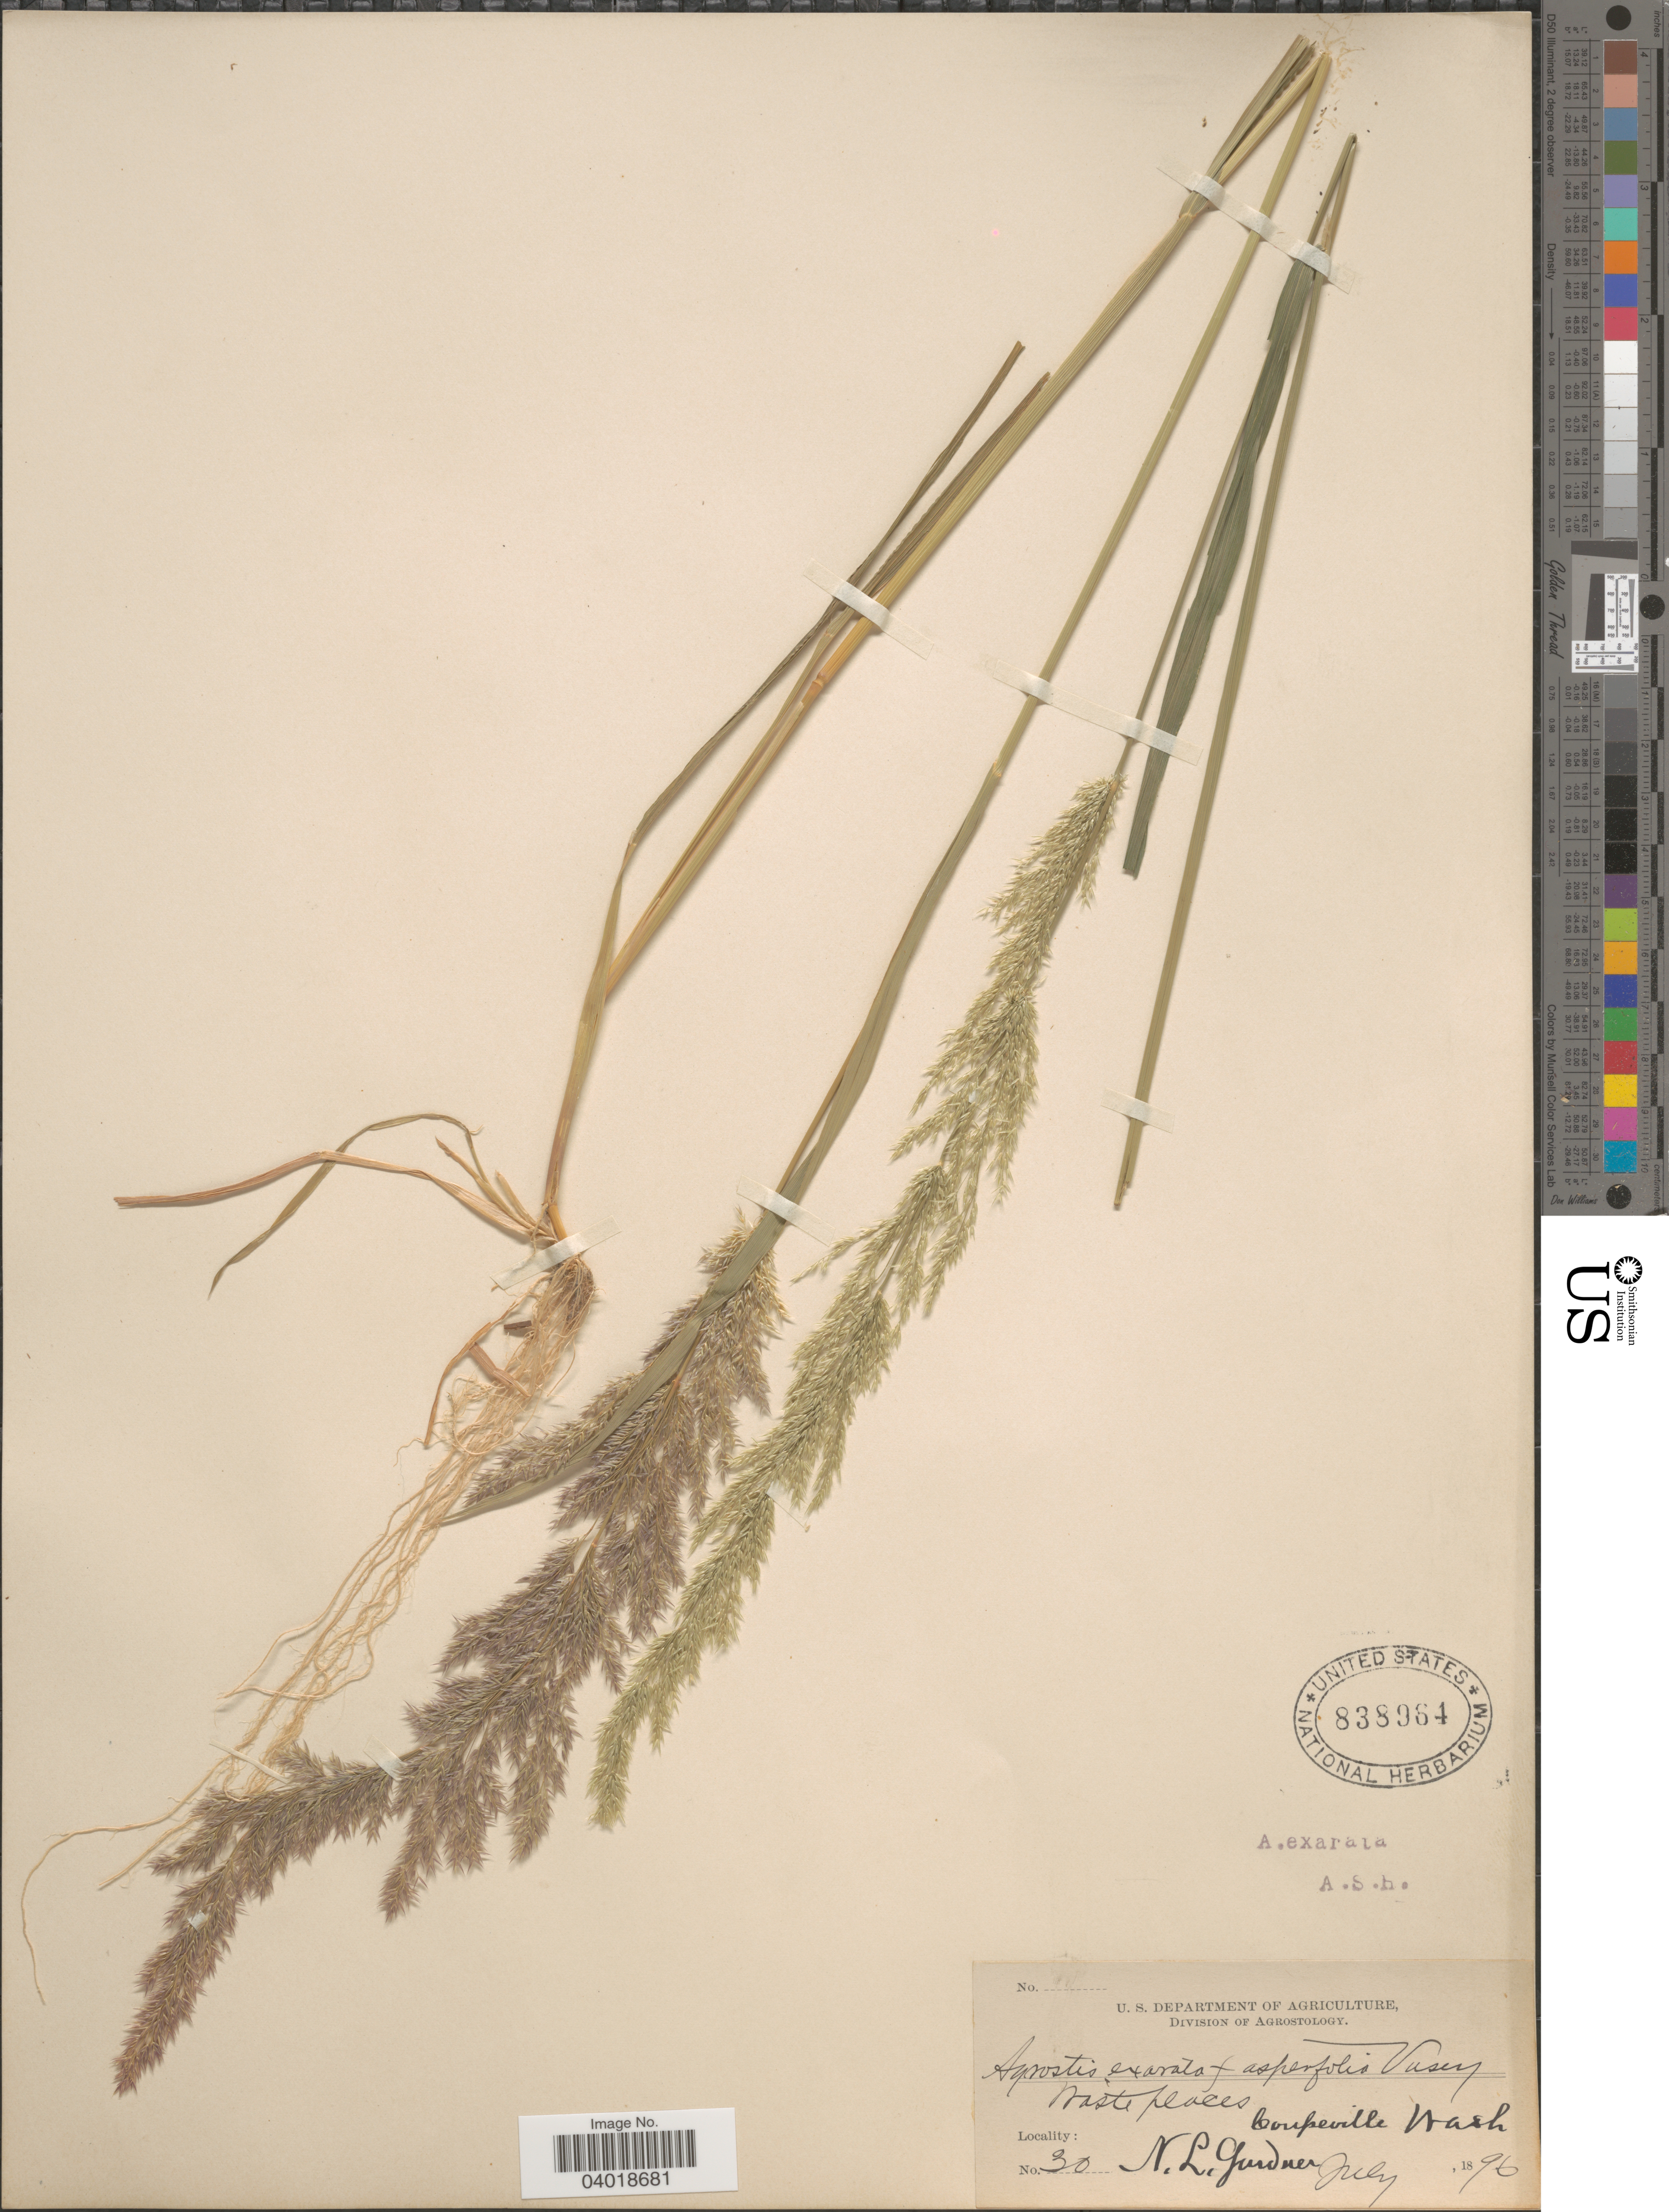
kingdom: Plantae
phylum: Tracheophyta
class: Liliopsida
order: Poales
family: Poaceae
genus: Agrostis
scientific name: Agrostis exarata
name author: Trin.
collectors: N. Gardner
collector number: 30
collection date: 1896-07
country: United States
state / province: Washington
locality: Waste places. Coupeville.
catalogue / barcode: US 838964